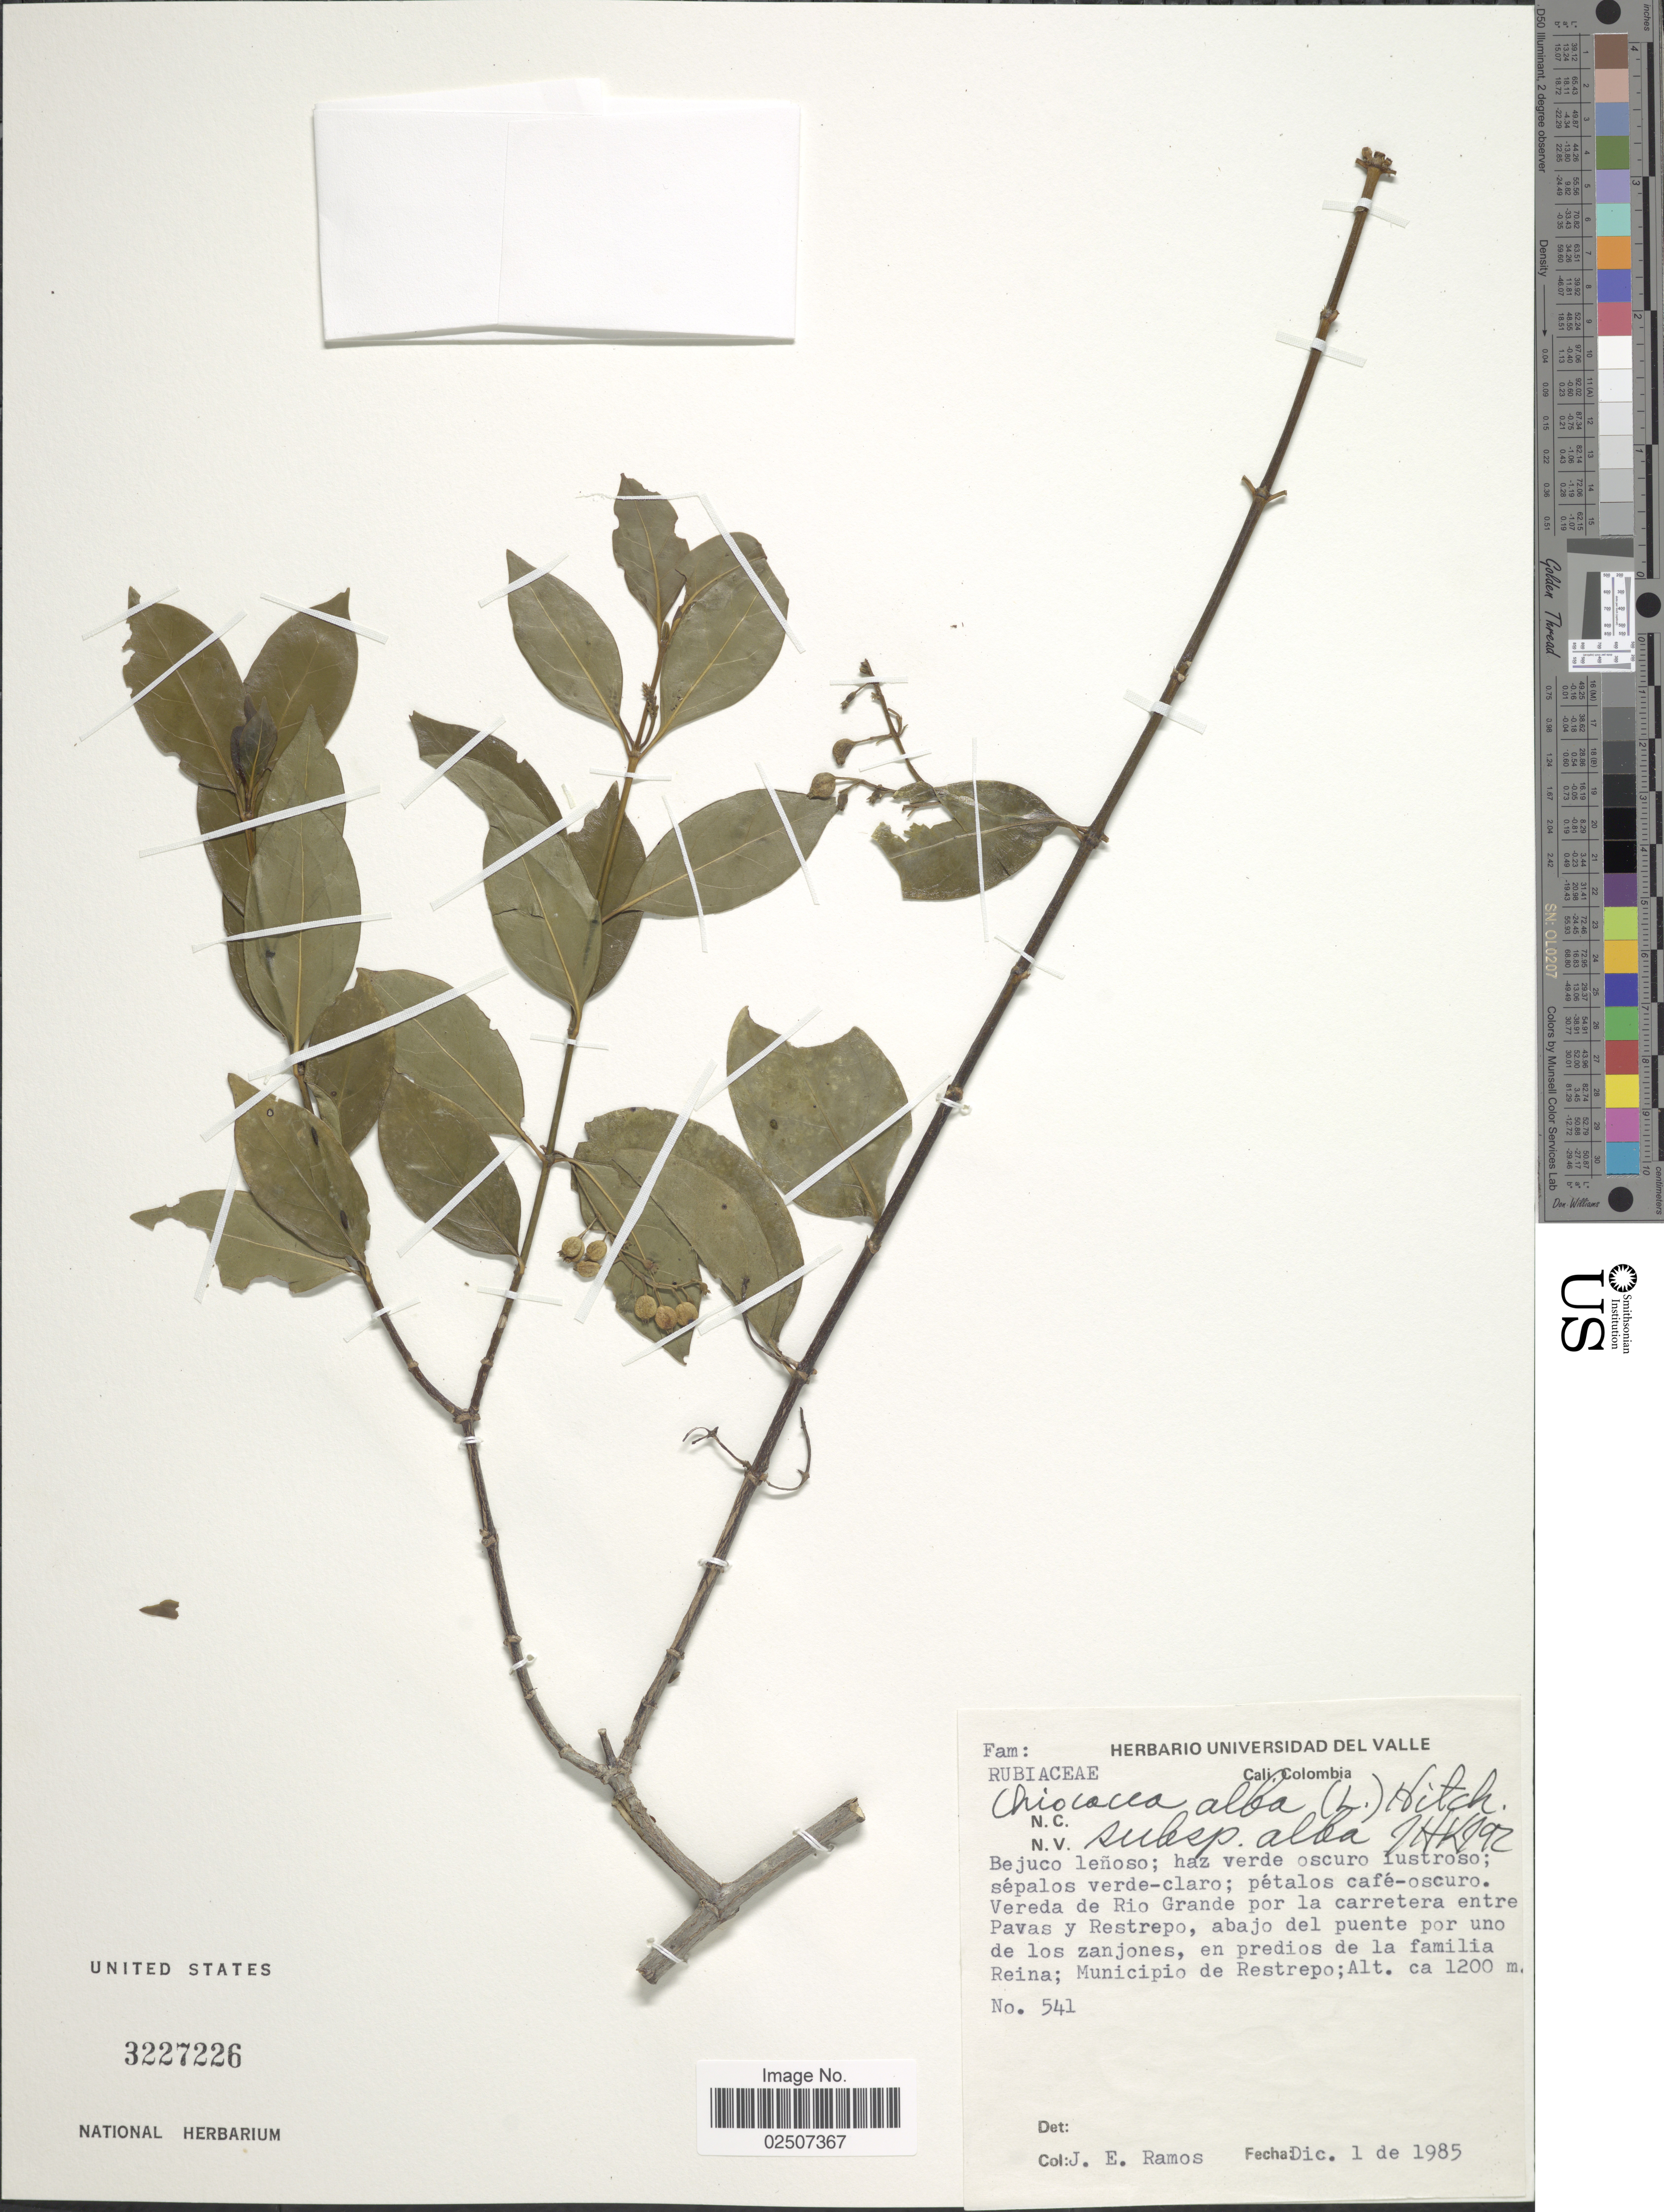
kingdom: Plantae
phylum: Tracheophyta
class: Magnoliopsida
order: Gentianales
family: Rubiaceae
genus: Chiococca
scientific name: Chiococca alba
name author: (L.) Hitchc.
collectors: J. E. Ramos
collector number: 541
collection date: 1985-12-01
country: Colombia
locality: Vereda de Rio Grande por la carretera entre Pavas y Restrepo, abajo del puente por uno de los zanjones, en predios de la familia Reina; Municipio de Restrepo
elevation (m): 1200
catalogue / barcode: US 3227226